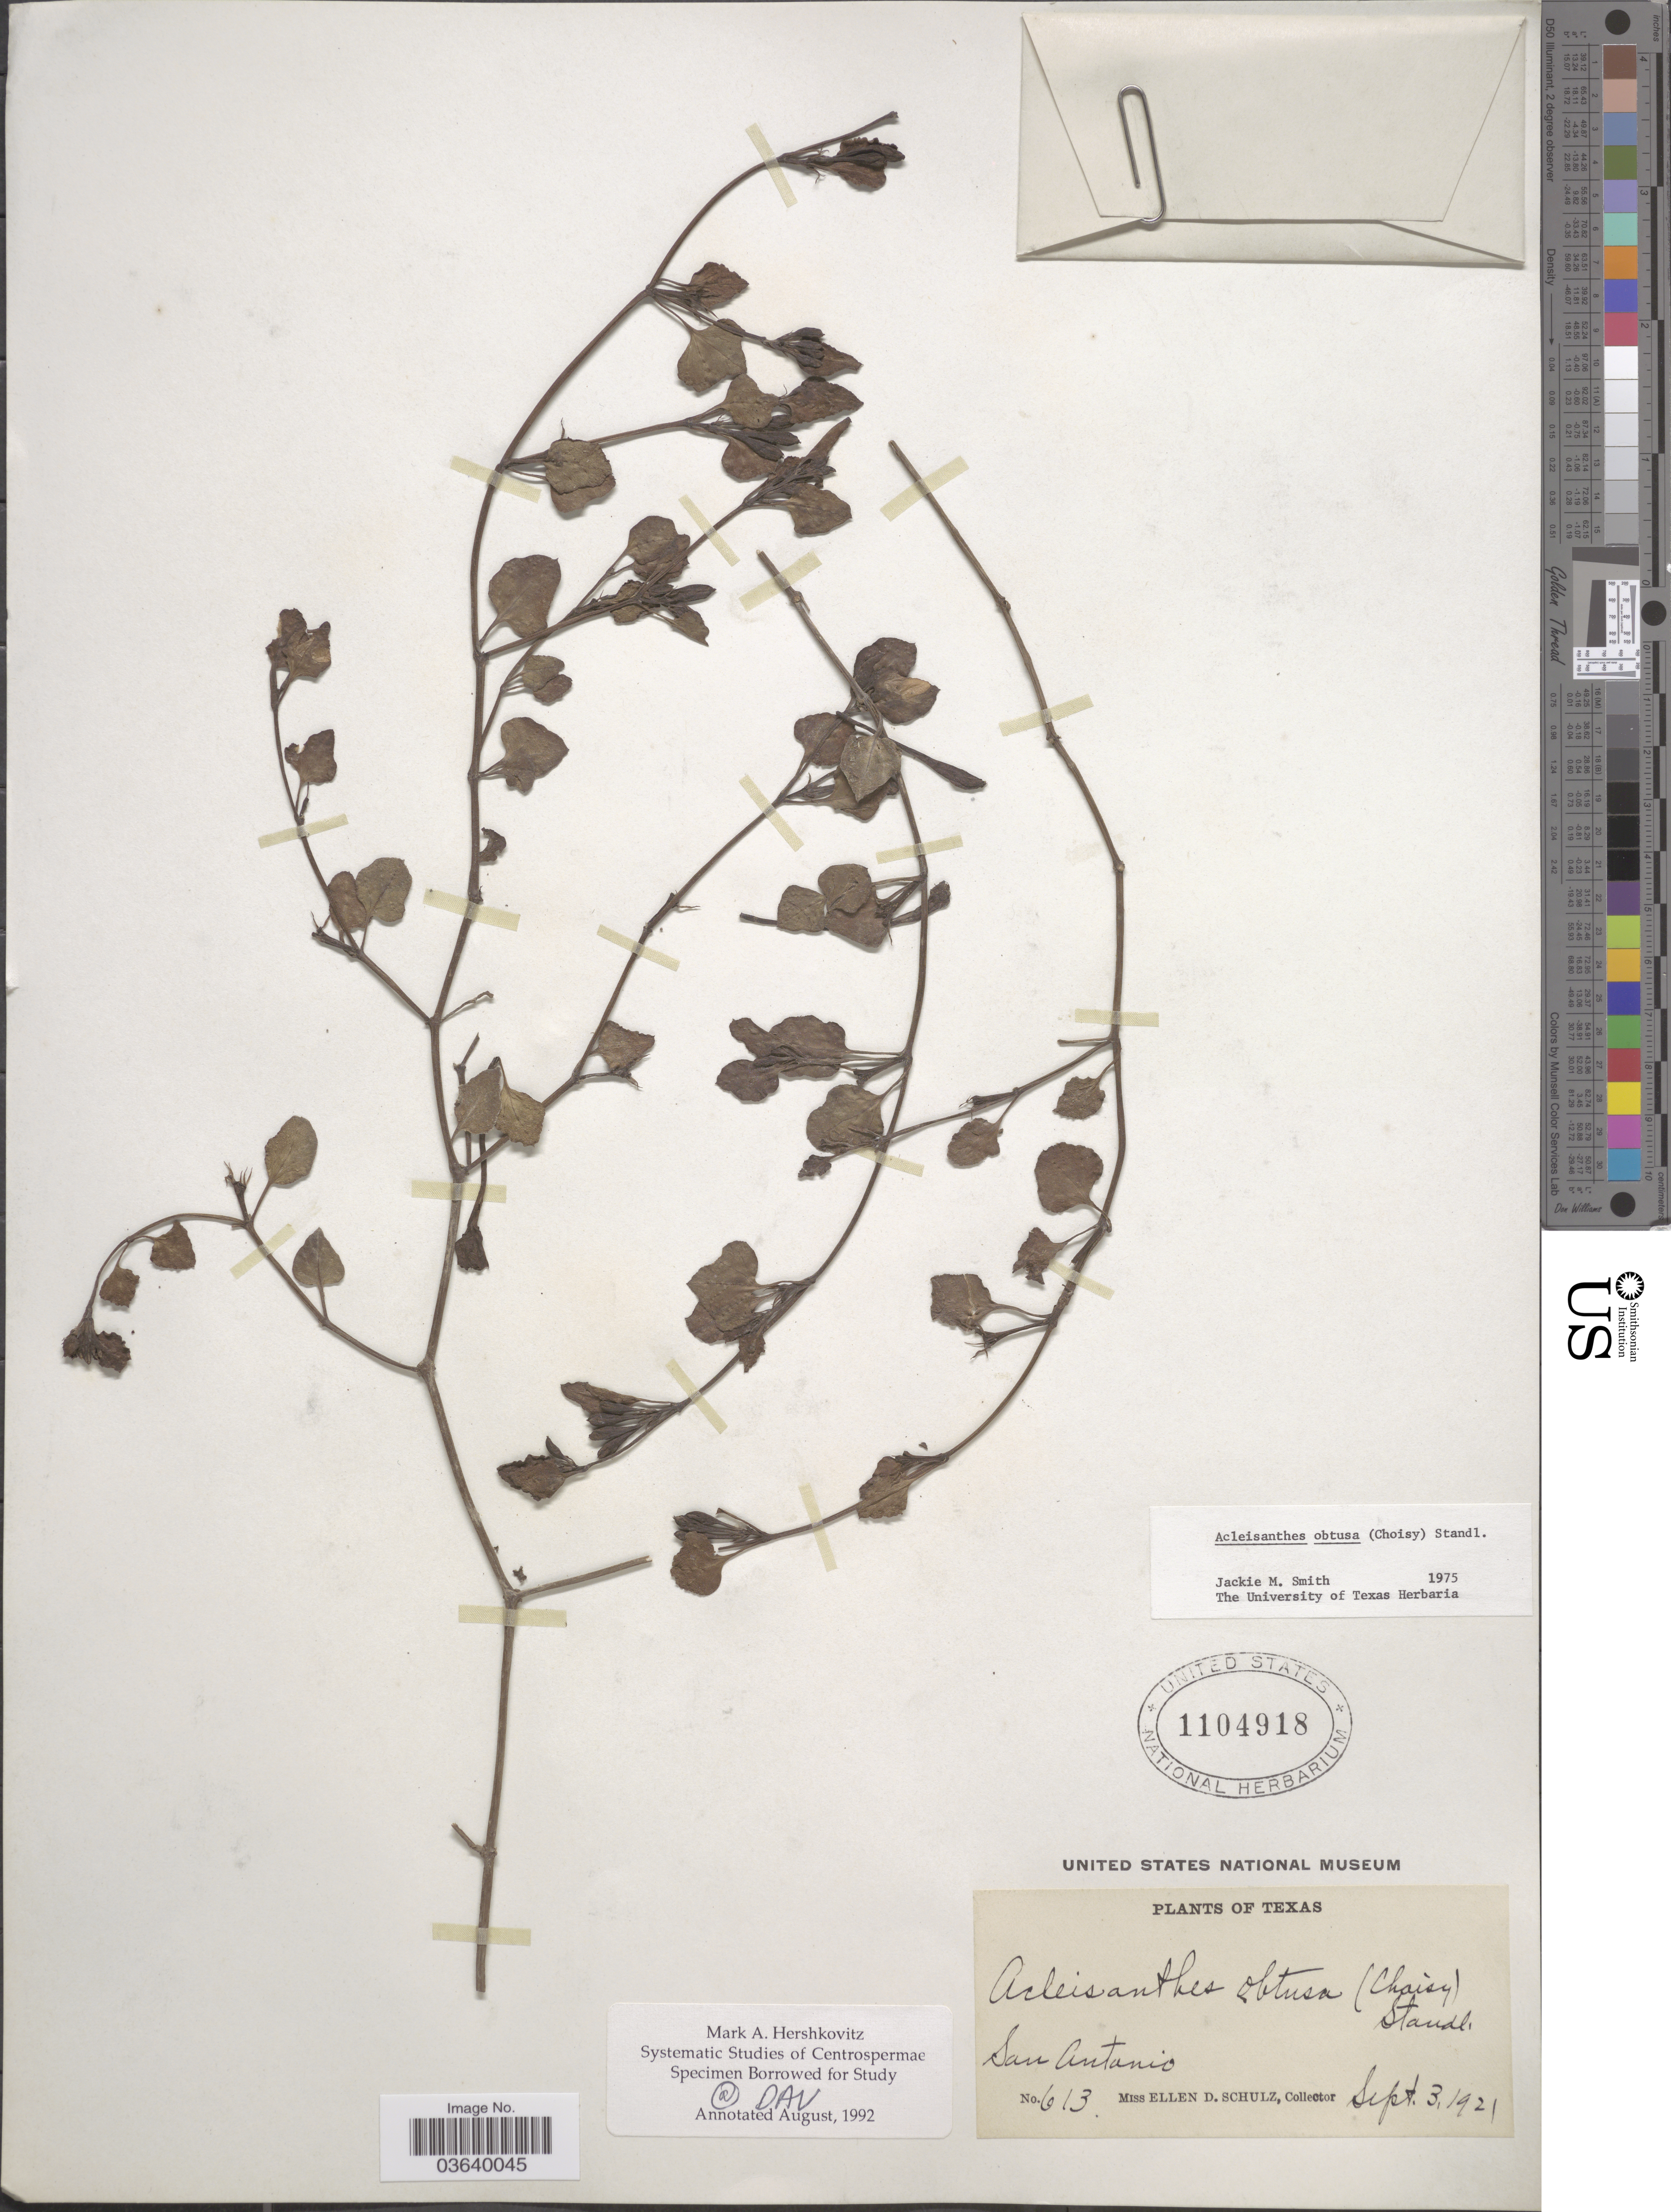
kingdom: Plantae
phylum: Tracheophyta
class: Magnoliopsida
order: Caryophyllales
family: Nyctaginaceae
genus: Acleisanthes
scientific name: Acleisanthes obtusa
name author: (Choisy) Standl.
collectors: E. D. Schulz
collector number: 613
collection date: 1921-09-03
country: United States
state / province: Texas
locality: San Antonio.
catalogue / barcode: US 1104918